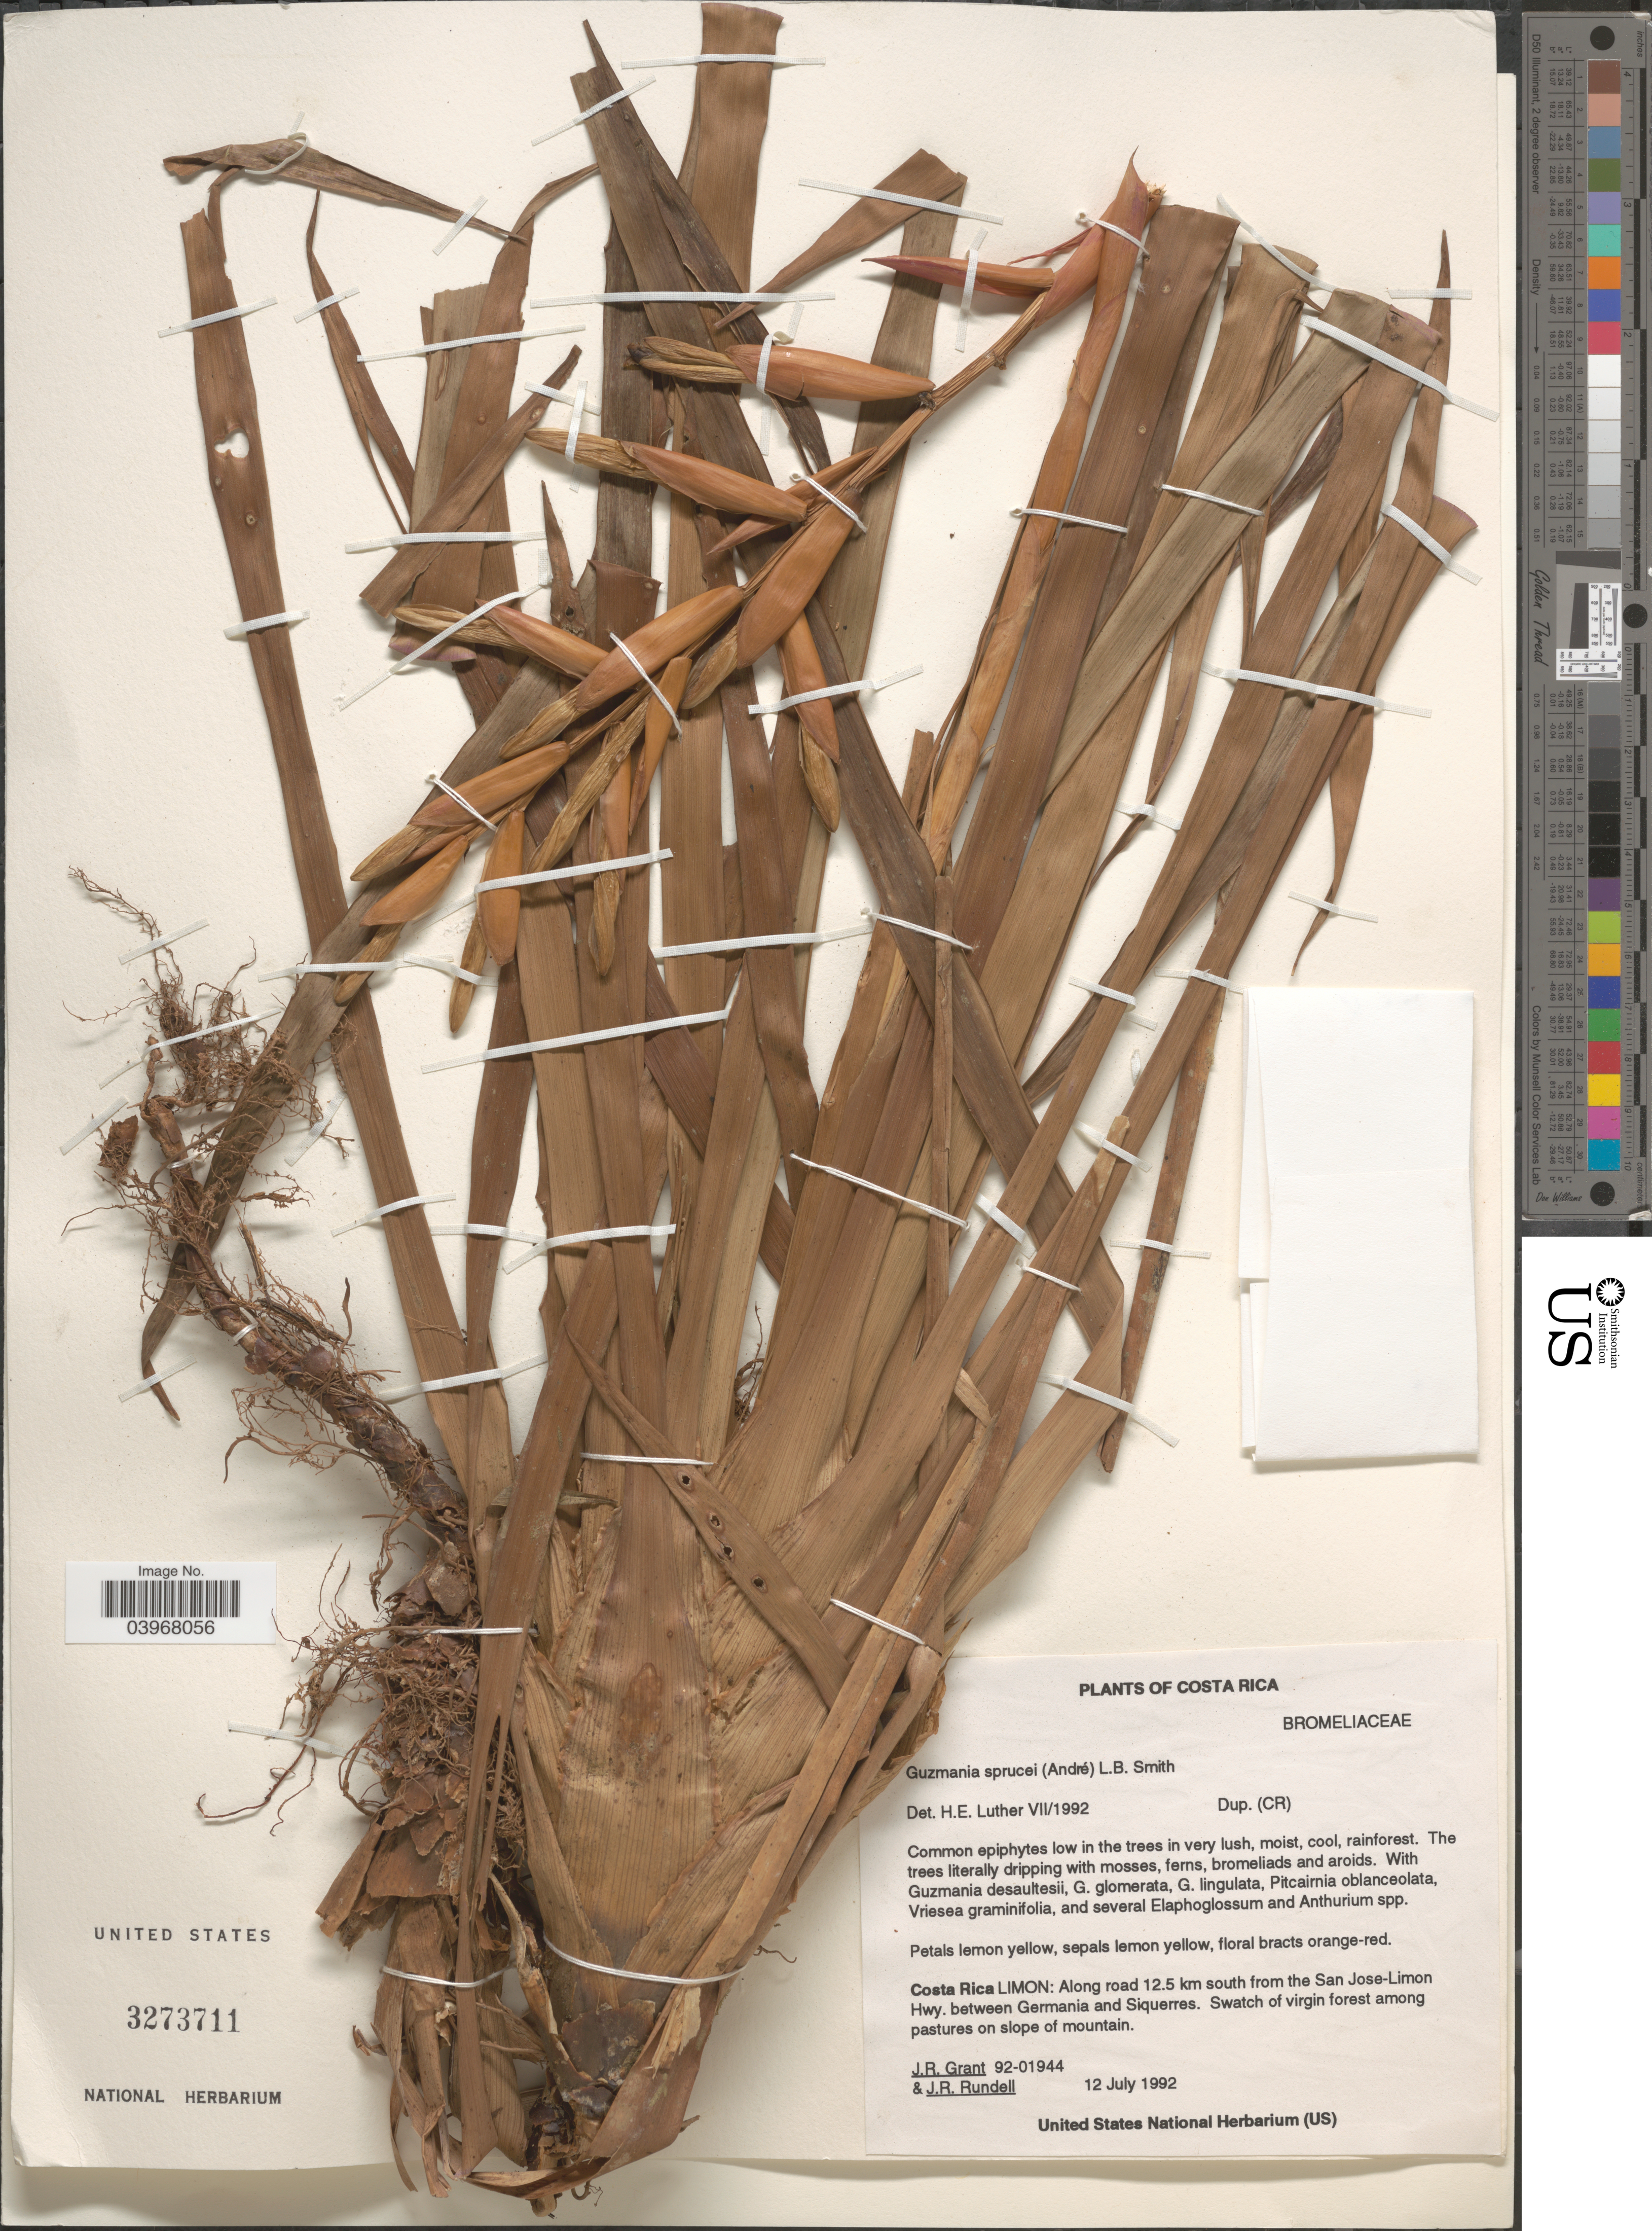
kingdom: Plantae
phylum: Tracheophyta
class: Liliopsida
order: Poales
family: Bromeliaceae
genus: Guzmania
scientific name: Guzmania sprucei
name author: (André) L.B. Sm.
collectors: J. Grant & J. R. Rundell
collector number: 92-01944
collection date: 1992-07-12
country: Costa Rica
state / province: Limón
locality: Along road 12.5 km south from the San Jose-Limon Hwy. between Germania and Siquerres.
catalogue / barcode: US 3273711